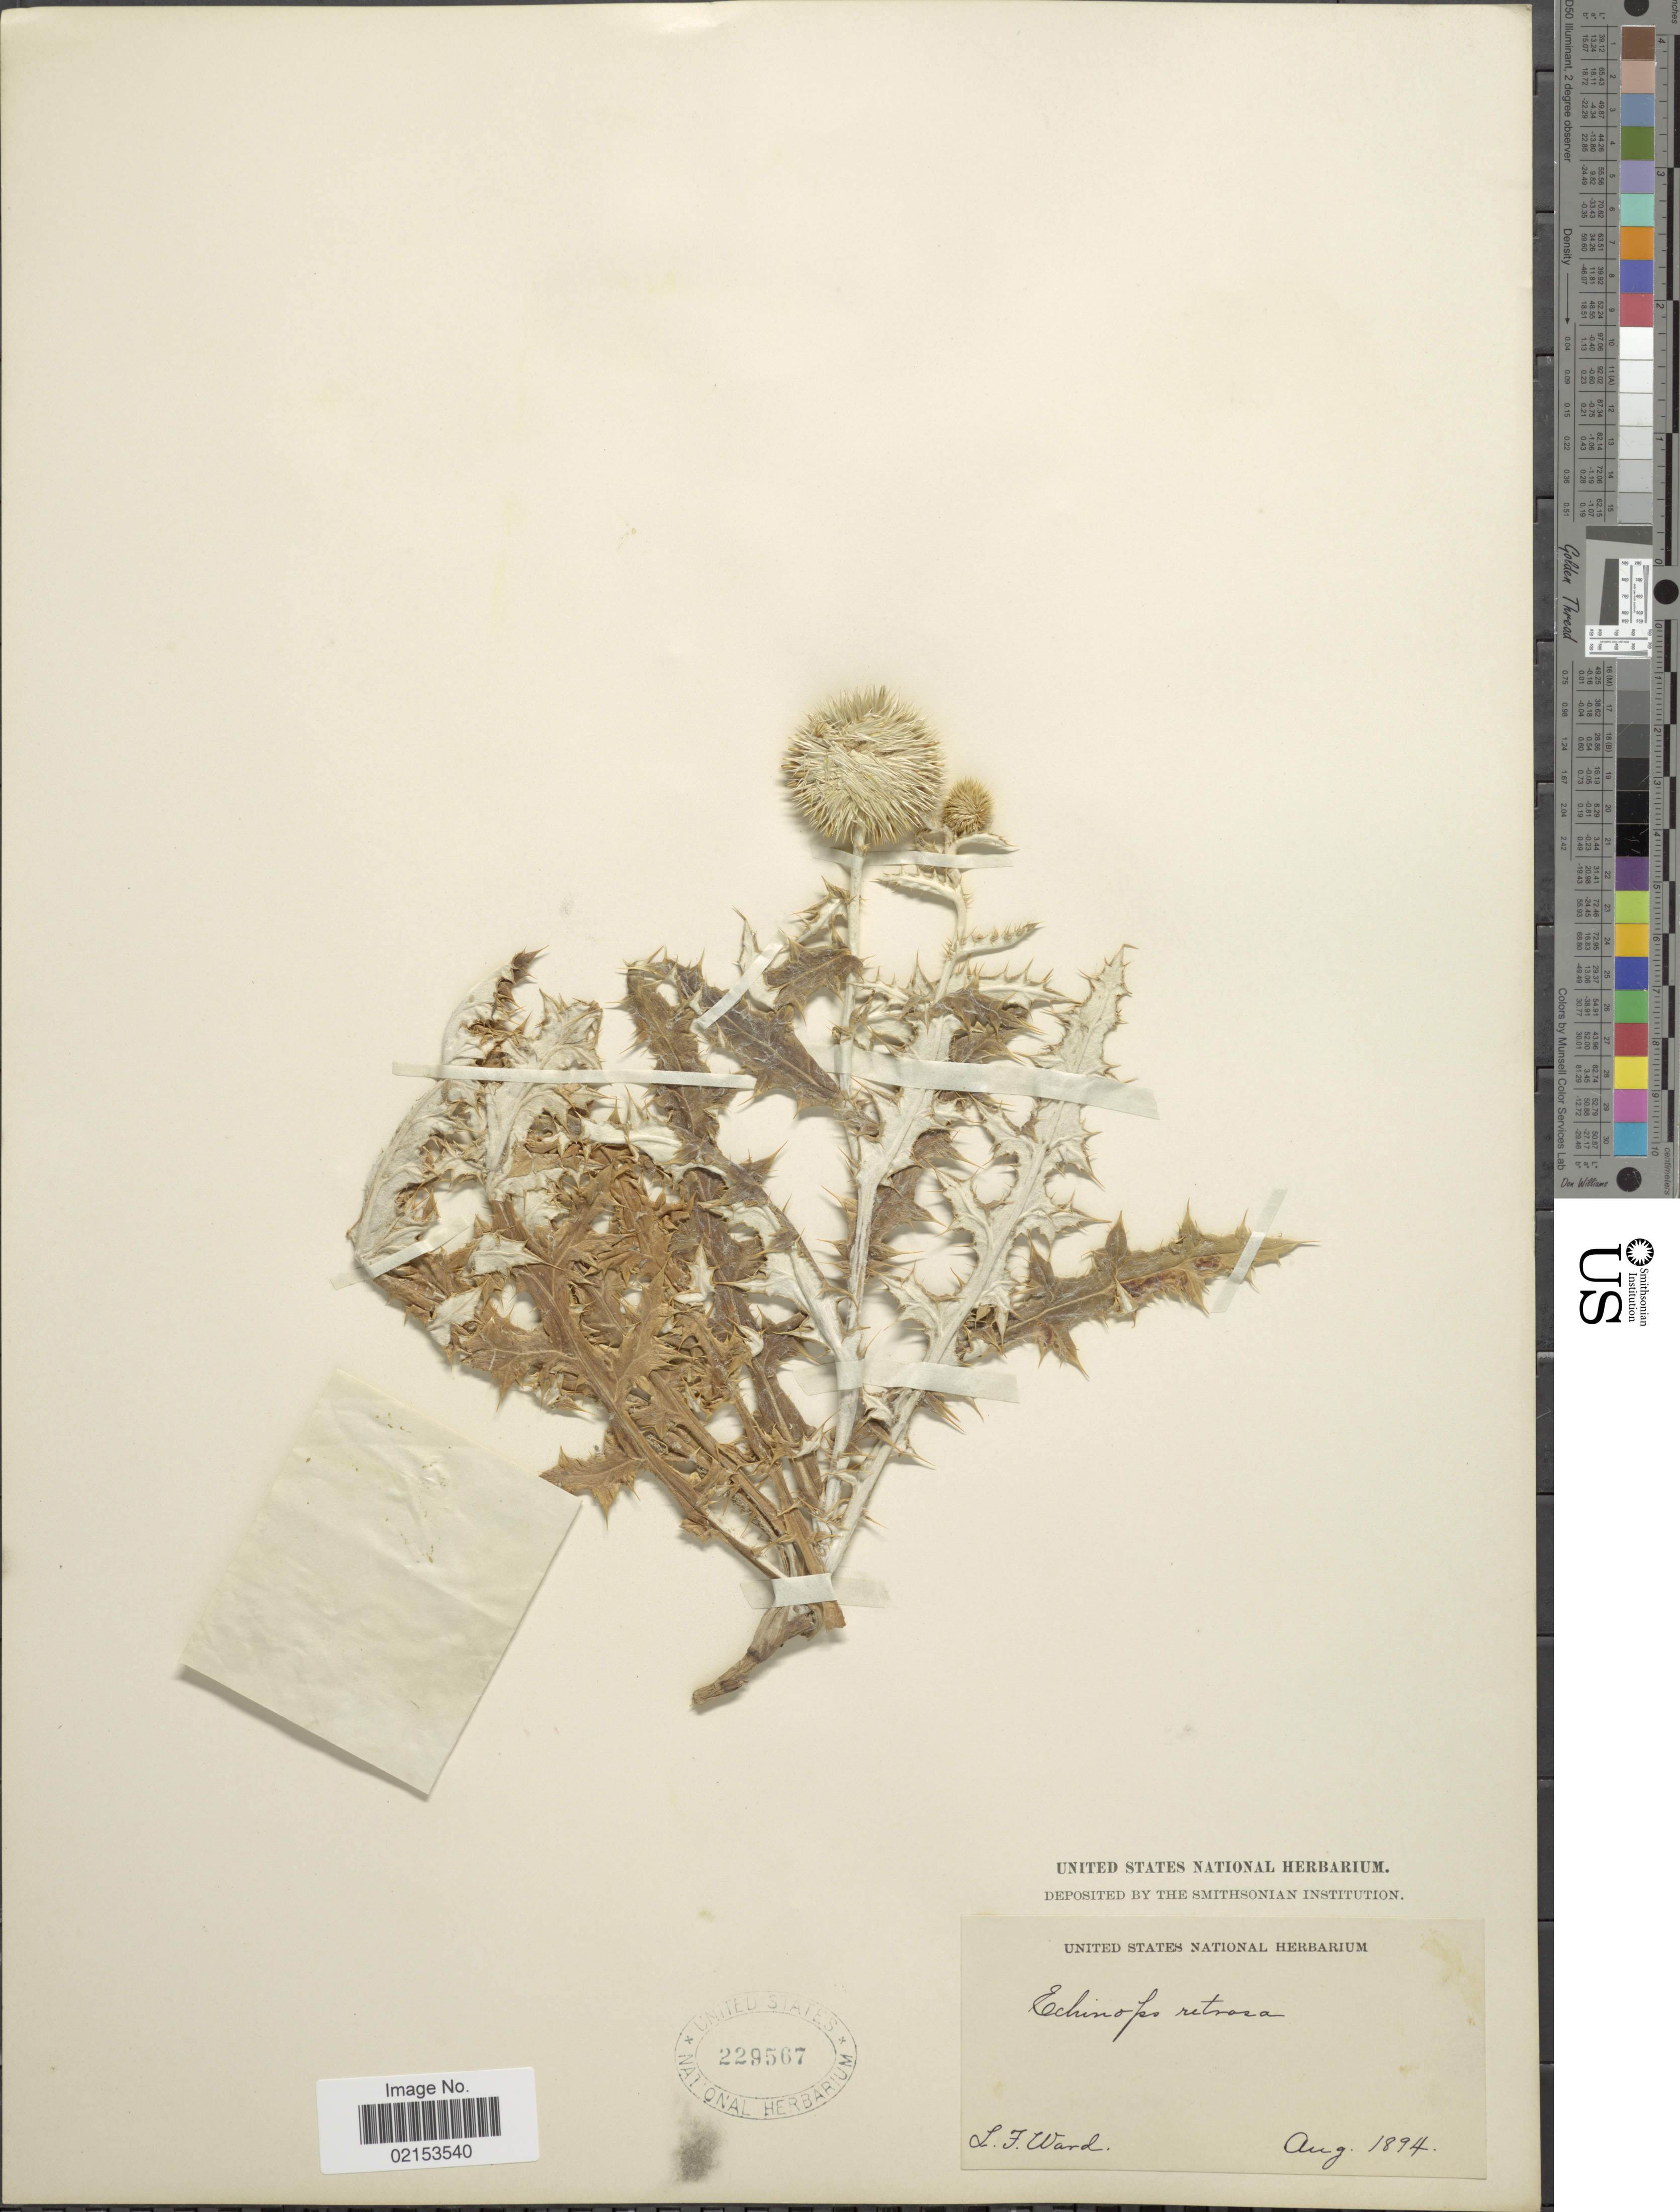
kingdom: Plantae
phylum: Tracheophyta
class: Magnoliopsida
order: Asterales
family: Asteraceae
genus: Echinops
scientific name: Echinops sp.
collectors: L. Ward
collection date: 1894-08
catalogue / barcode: US 229567